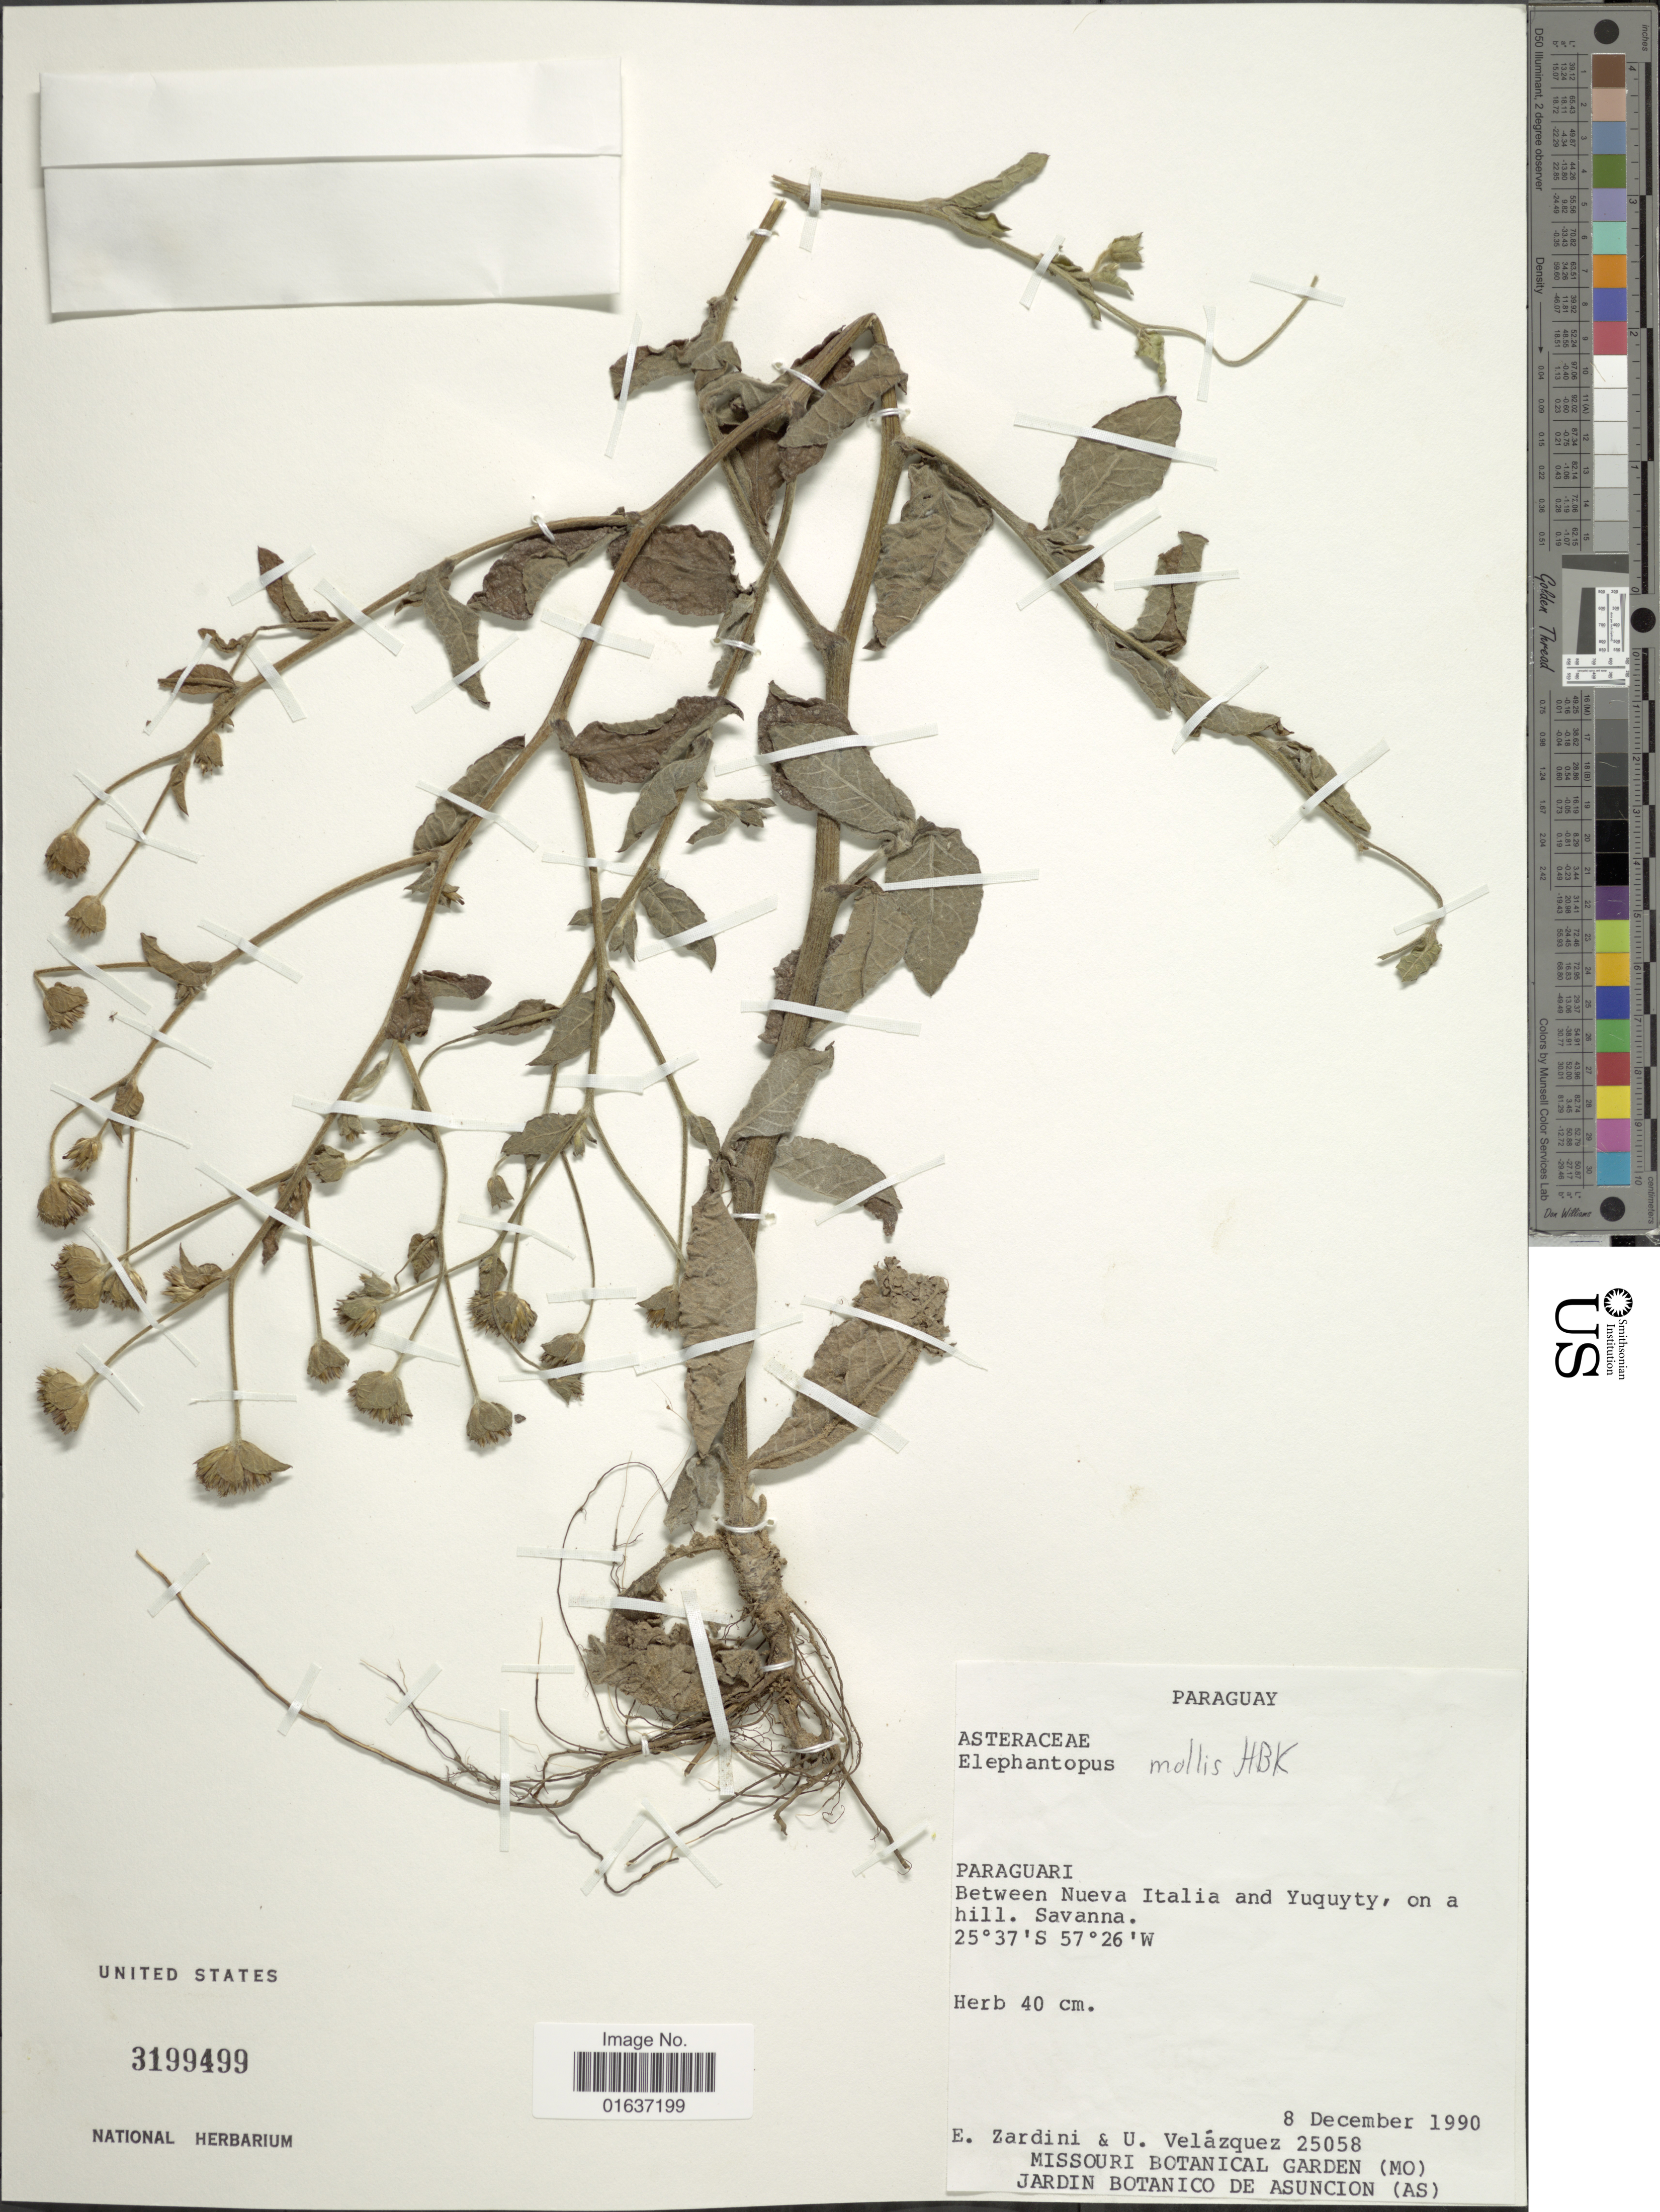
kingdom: Plantae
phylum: Tracheophyta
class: Magnoliopsida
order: Asterales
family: Asteraceae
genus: Elephantopus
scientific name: Elephantopus mollis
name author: Kunth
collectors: E. M. Zardini & U. Velázquez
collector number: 25058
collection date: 1990-12-08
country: Paraguay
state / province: Paraguari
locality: Between Nueva Italia and Yuguyty, on hill, Savanna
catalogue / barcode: US 3199499